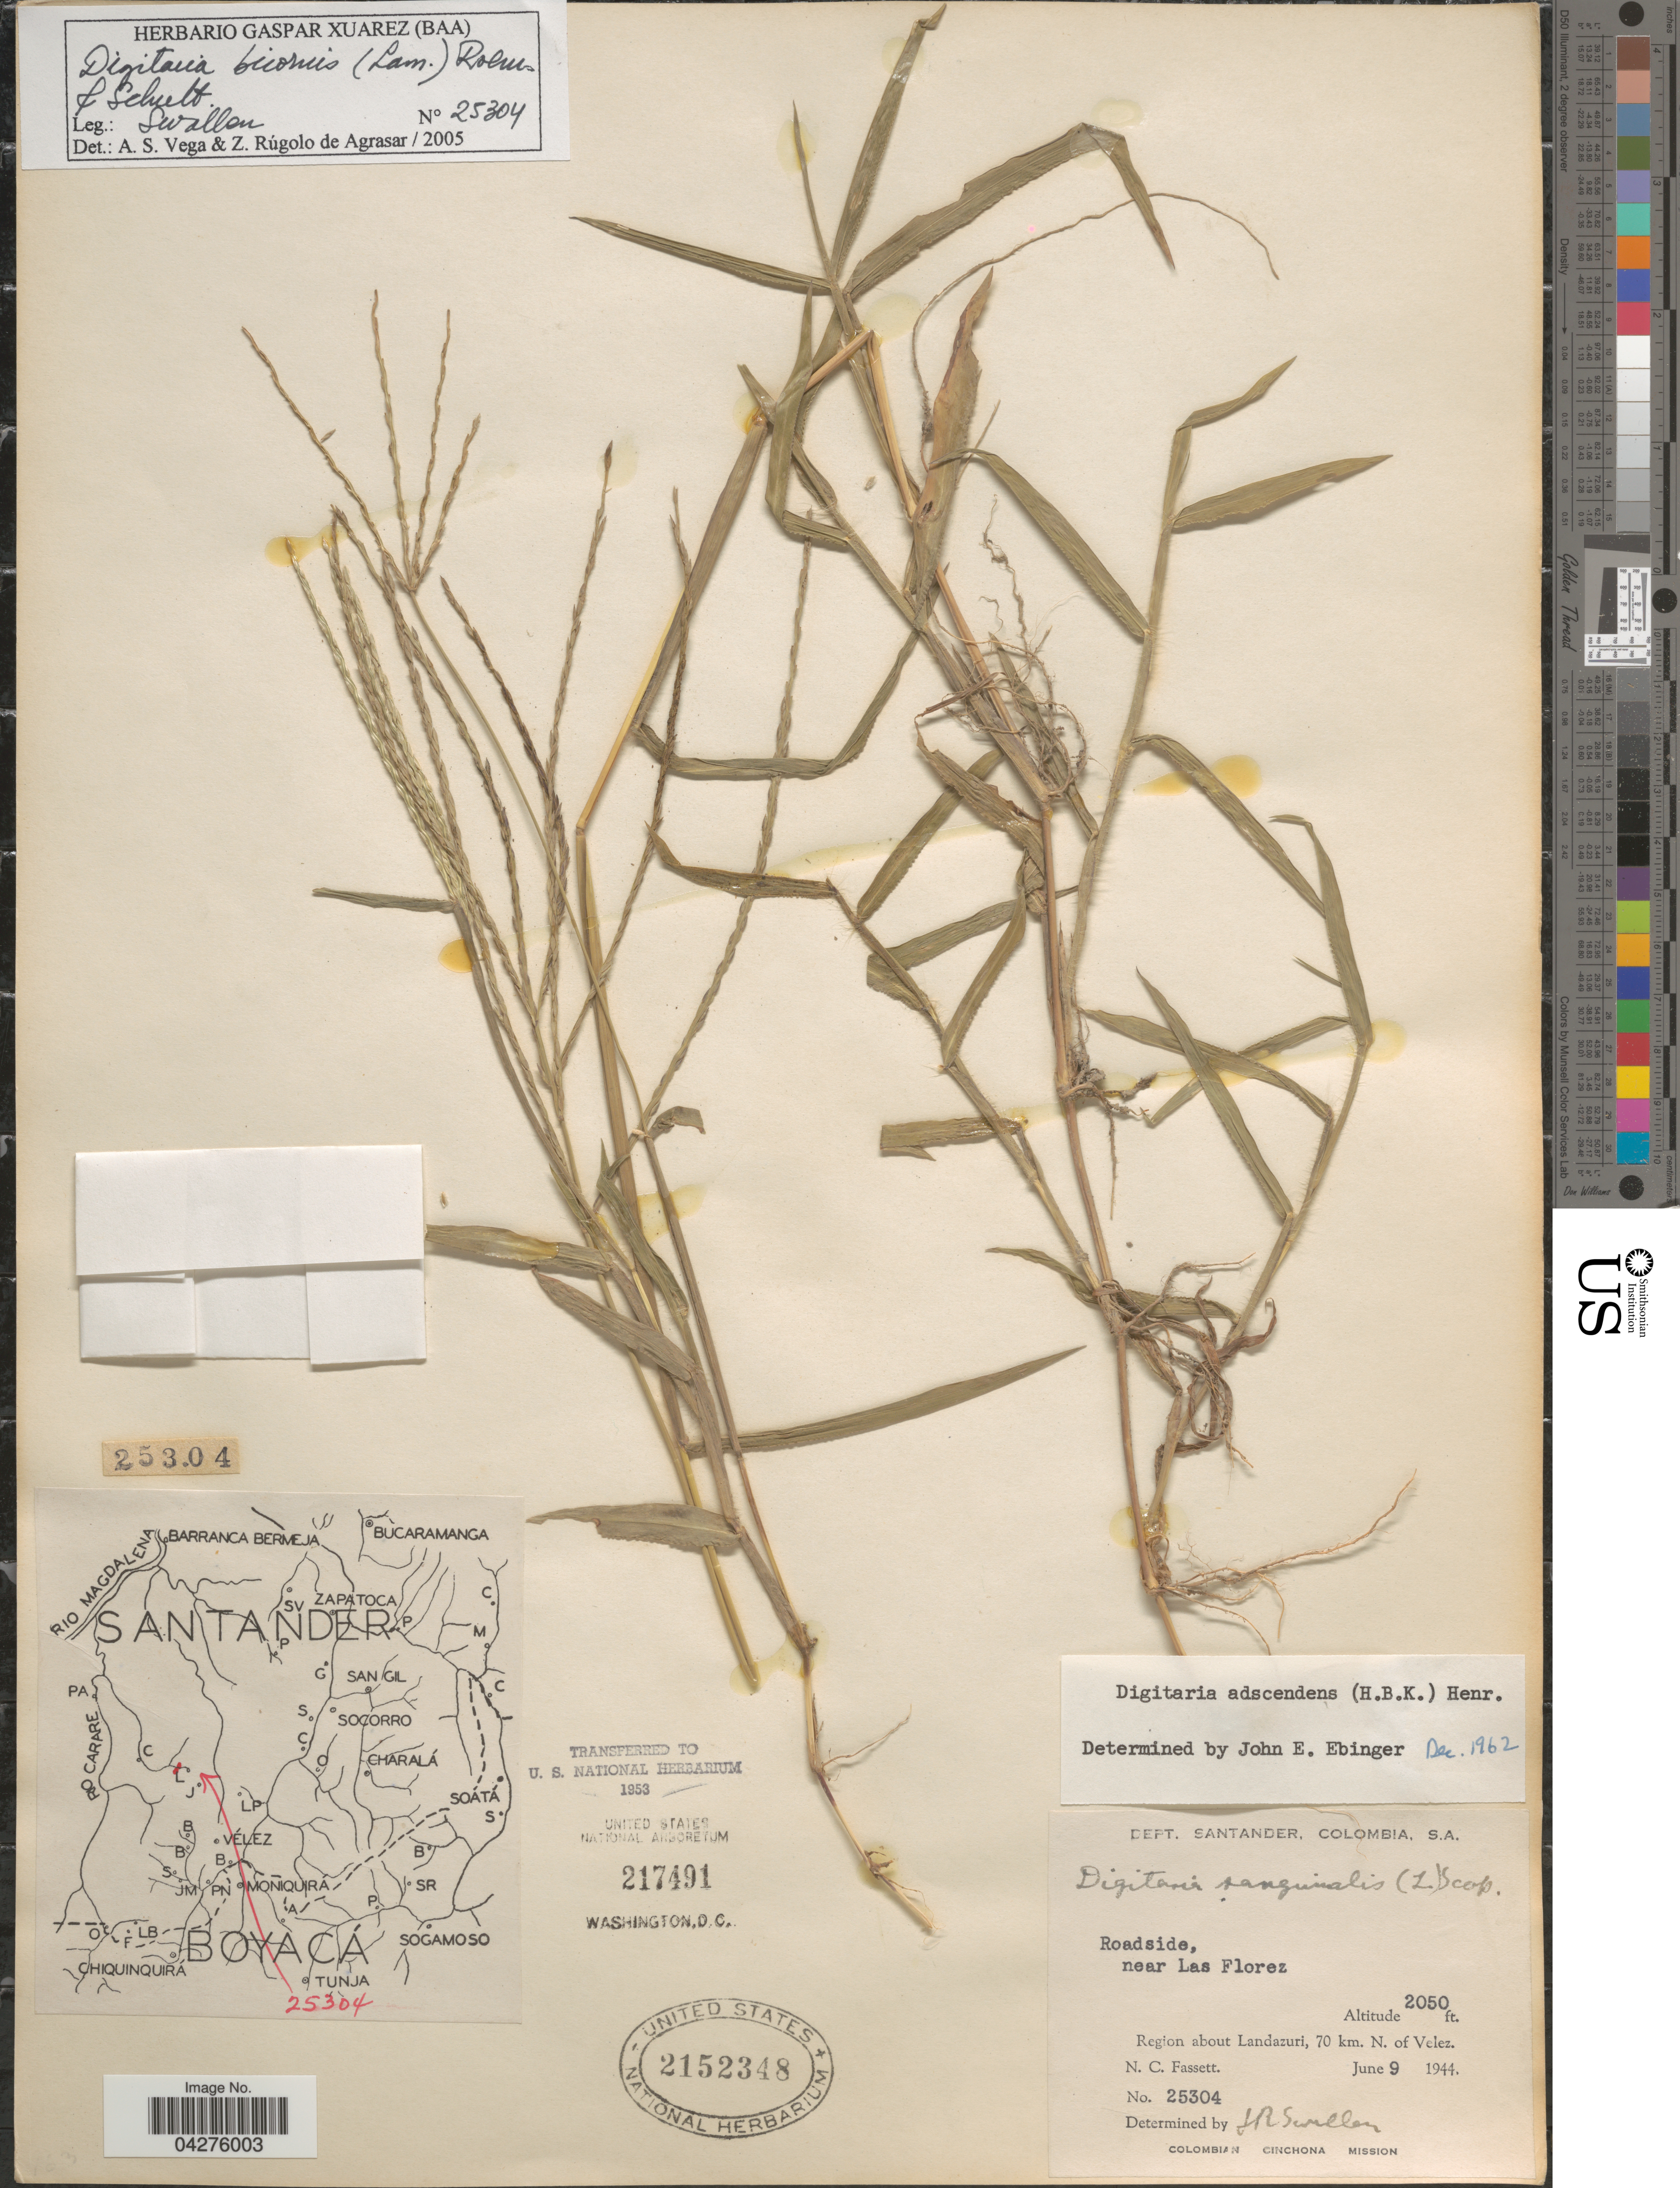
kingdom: Plantae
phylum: Tracheophyta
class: Liliopsida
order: Poales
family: Poaceae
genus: Digitaria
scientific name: Digitaria bicornis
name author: (Lam.) Roem. & Schult.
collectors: N. C. Fassett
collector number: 25304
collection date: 1944-06-09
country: Colombia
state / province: Santander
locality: Dept. Santander. Roadside, near Las Florez. Region about Landazuri, 70 km. N. of Velez. Colombian Cinchona Mission.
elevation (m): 625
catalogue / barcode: US 2152348